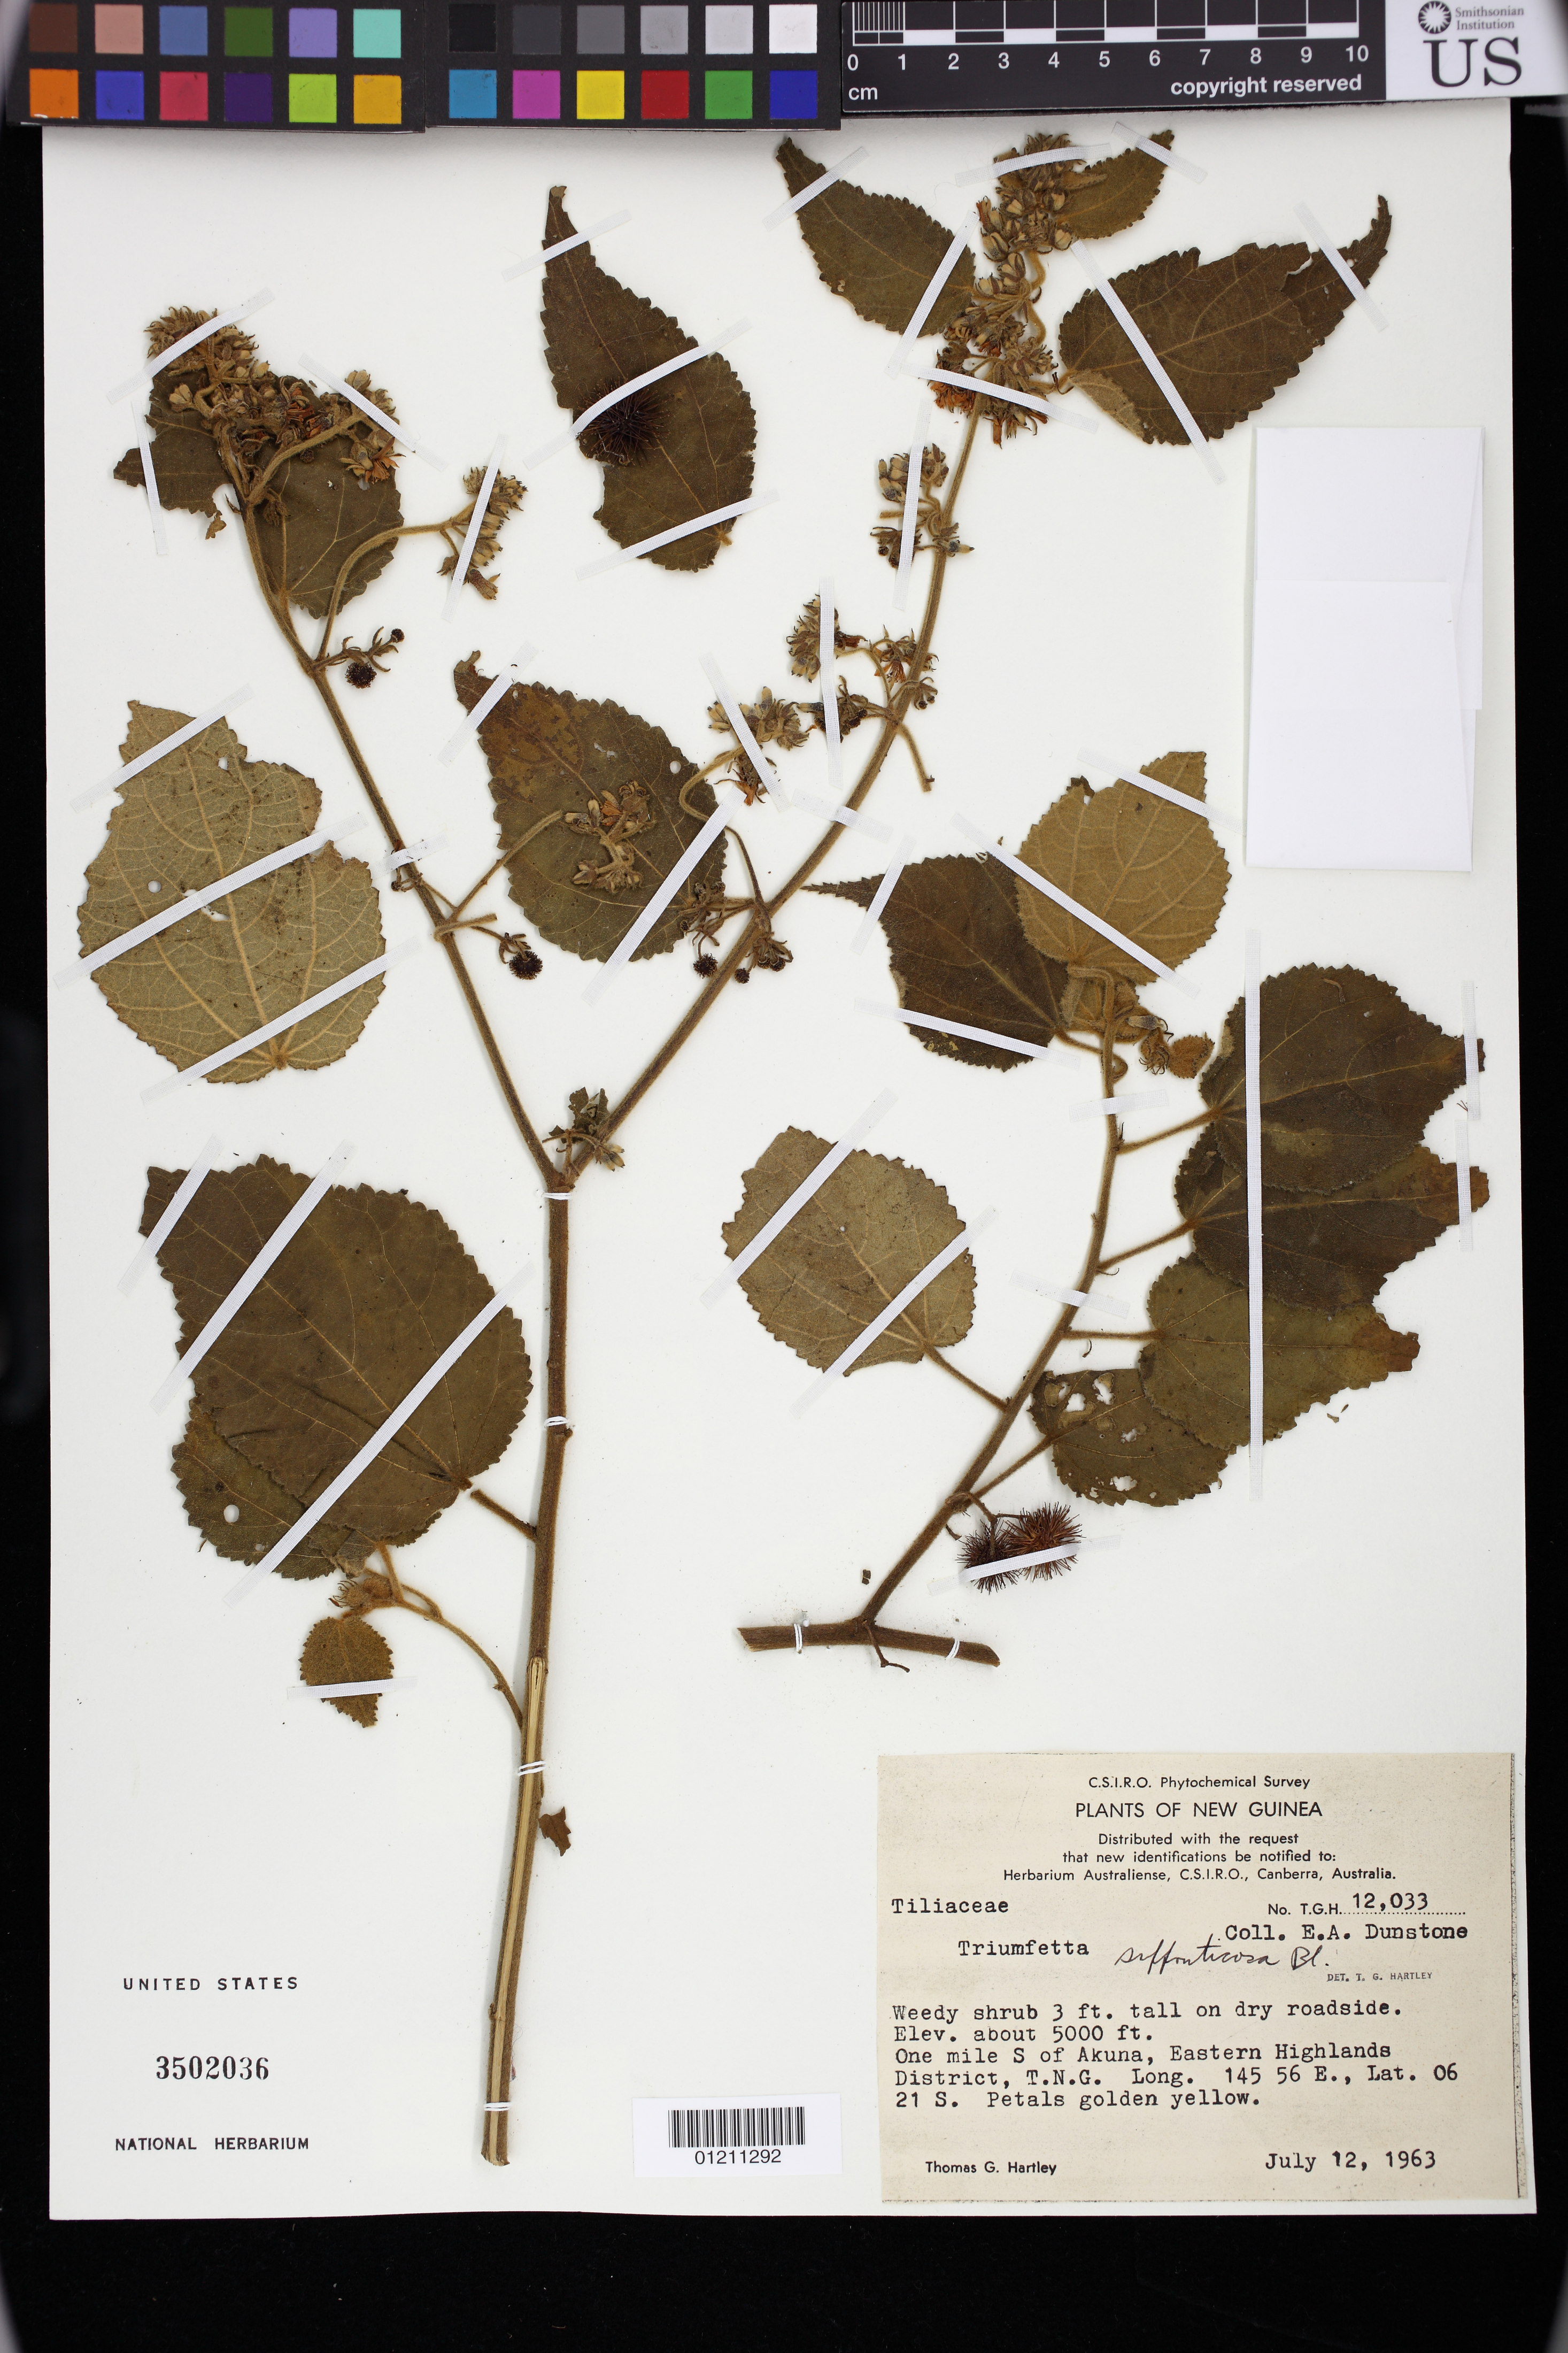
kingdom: Plantae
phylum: Tracheophyta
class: Magnoliopsida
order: Malvales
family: Malvaceae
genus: Triumfetta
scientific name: Triumfetta sp.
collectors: E. A. Dunstone & T. G. Hartley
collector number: TGH12033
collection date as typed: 07 Dec 1963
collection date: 1963-12-07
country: Papua New Guinea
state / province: Eastern Highlands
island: New Guinea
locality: One mile S of Akuna, Eastern Highlands District, T.N.G.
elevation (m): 1524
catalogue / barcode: US 3502036